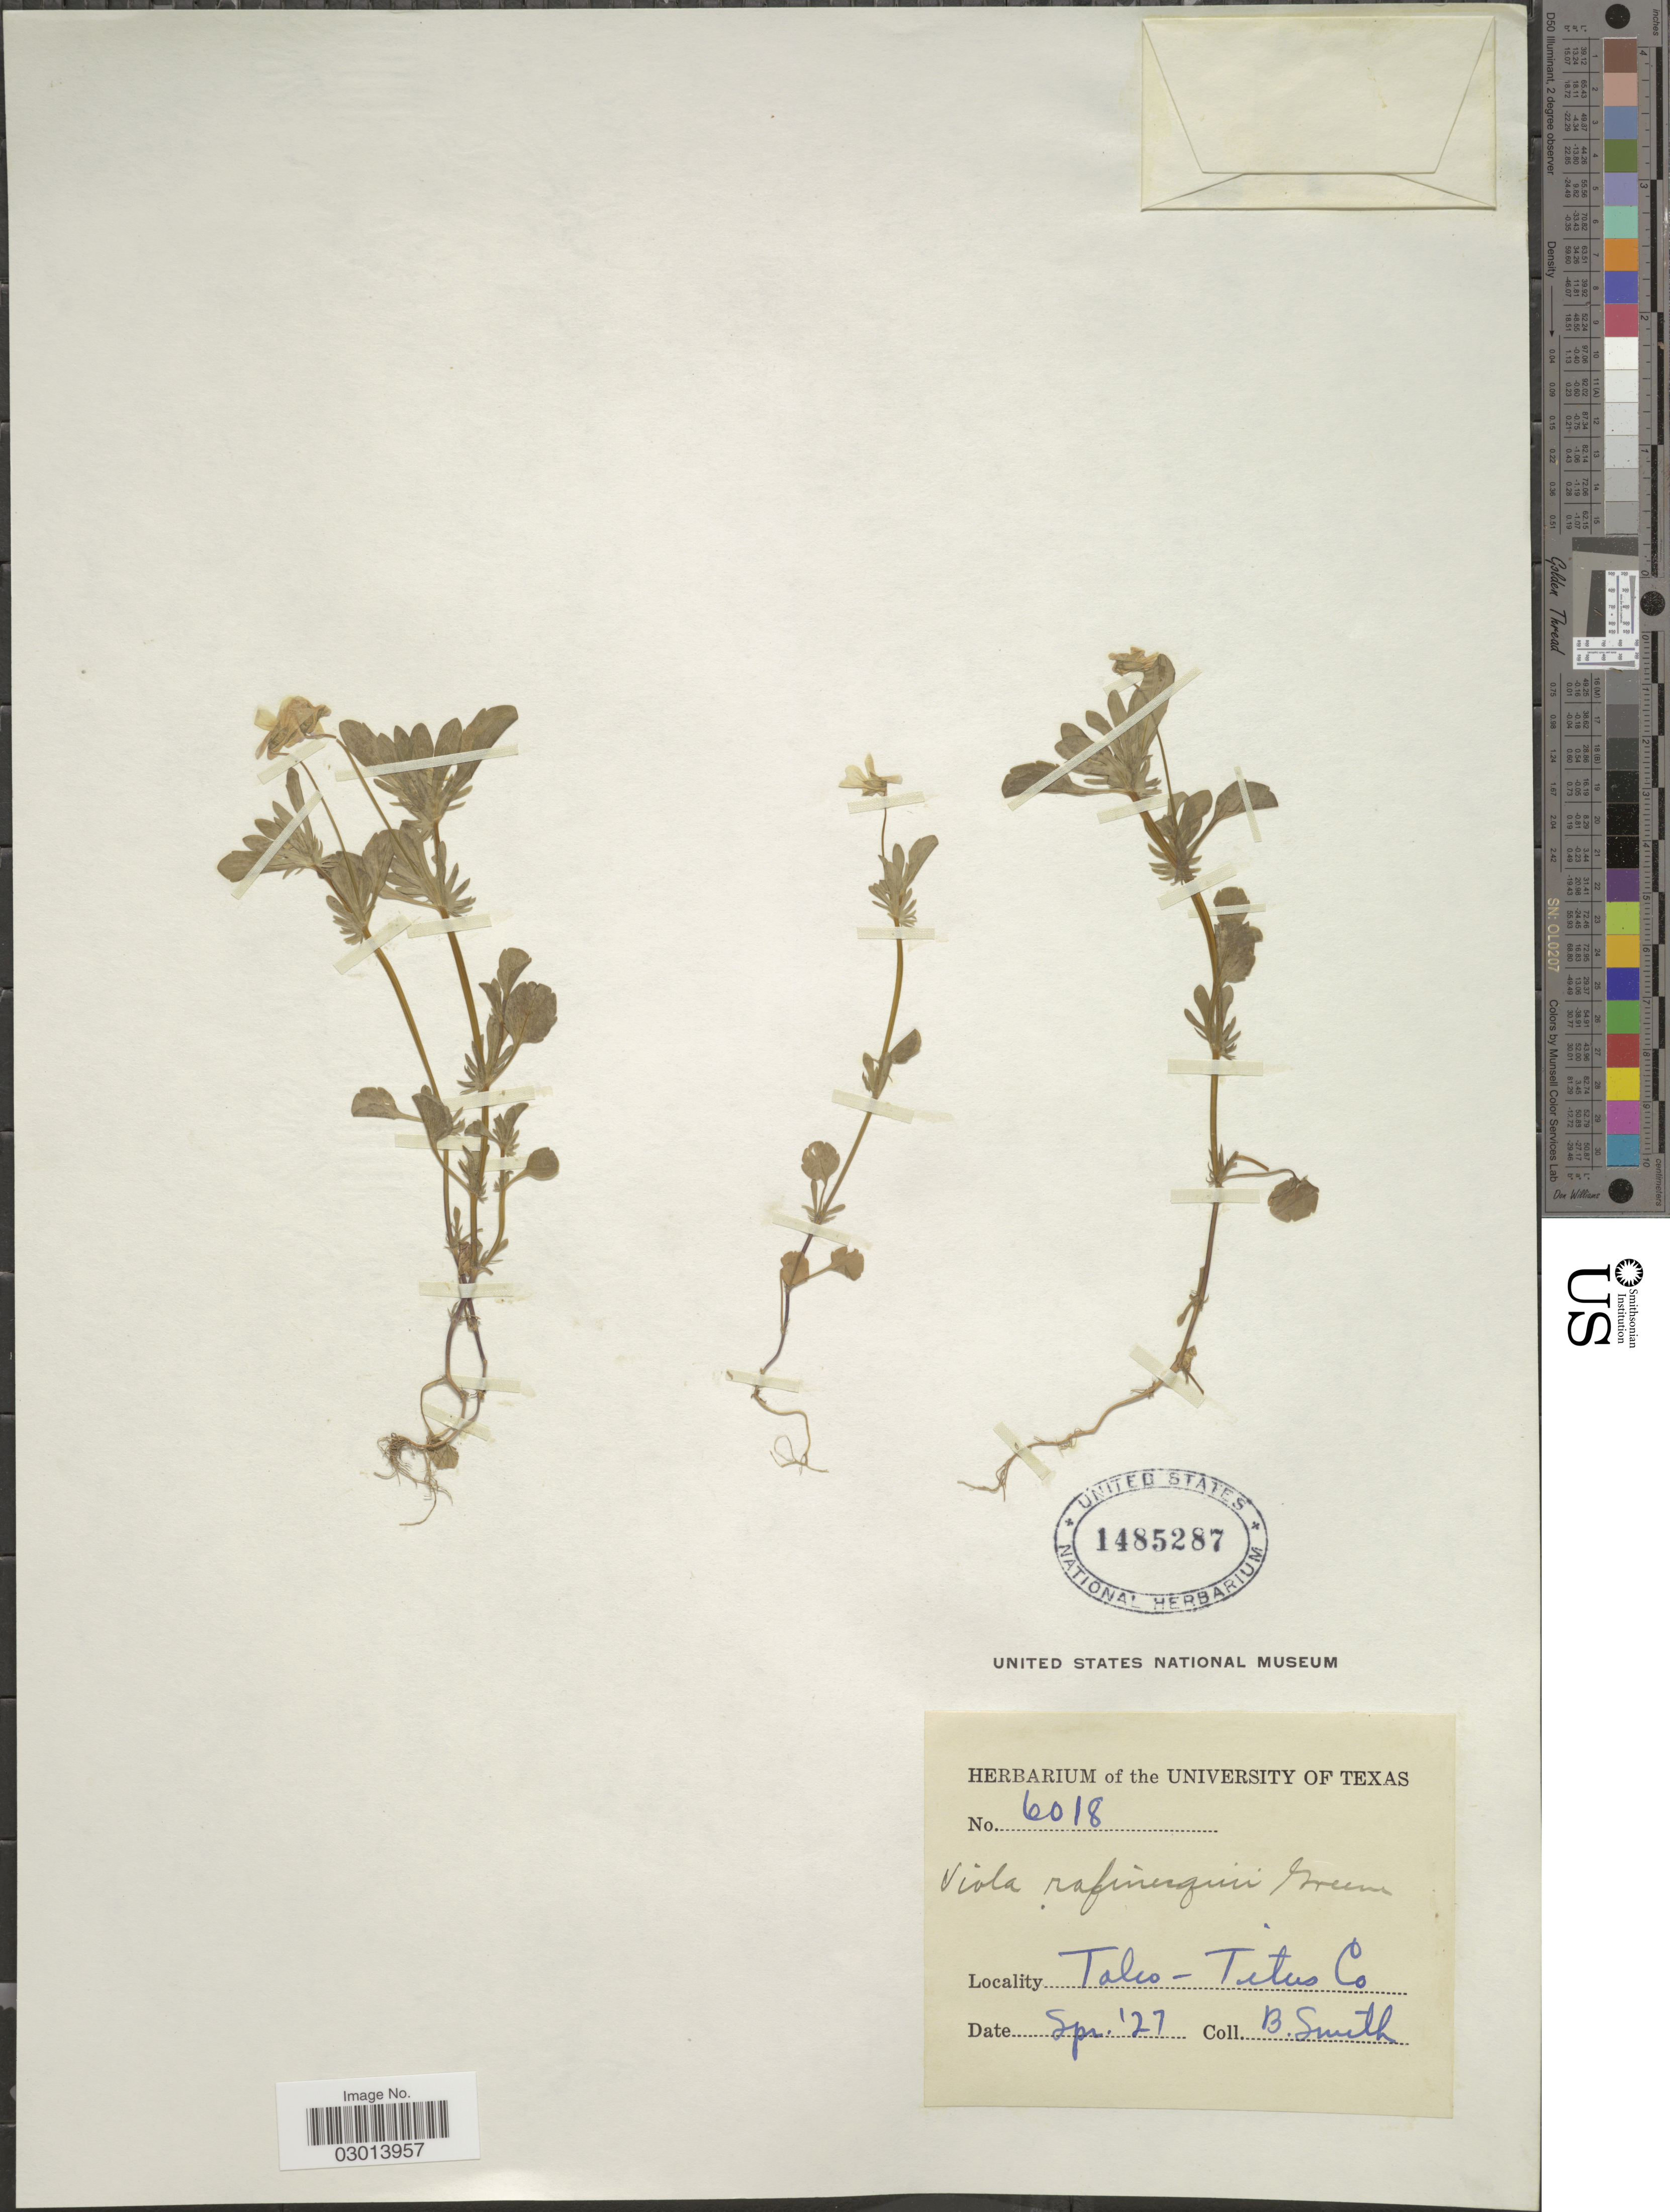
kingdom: Plantae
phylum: Tracheophyta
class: Magnoliopsida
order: Malpighiales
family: Violaceae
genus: Viola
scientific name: Viola rafinesquei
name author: Greene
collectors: B. D. Smith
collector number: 6018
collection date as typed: Transcribed d/m/y: /4/27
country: United States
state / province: Texas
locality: Talco-Titus Co.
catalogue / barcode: US 1485287